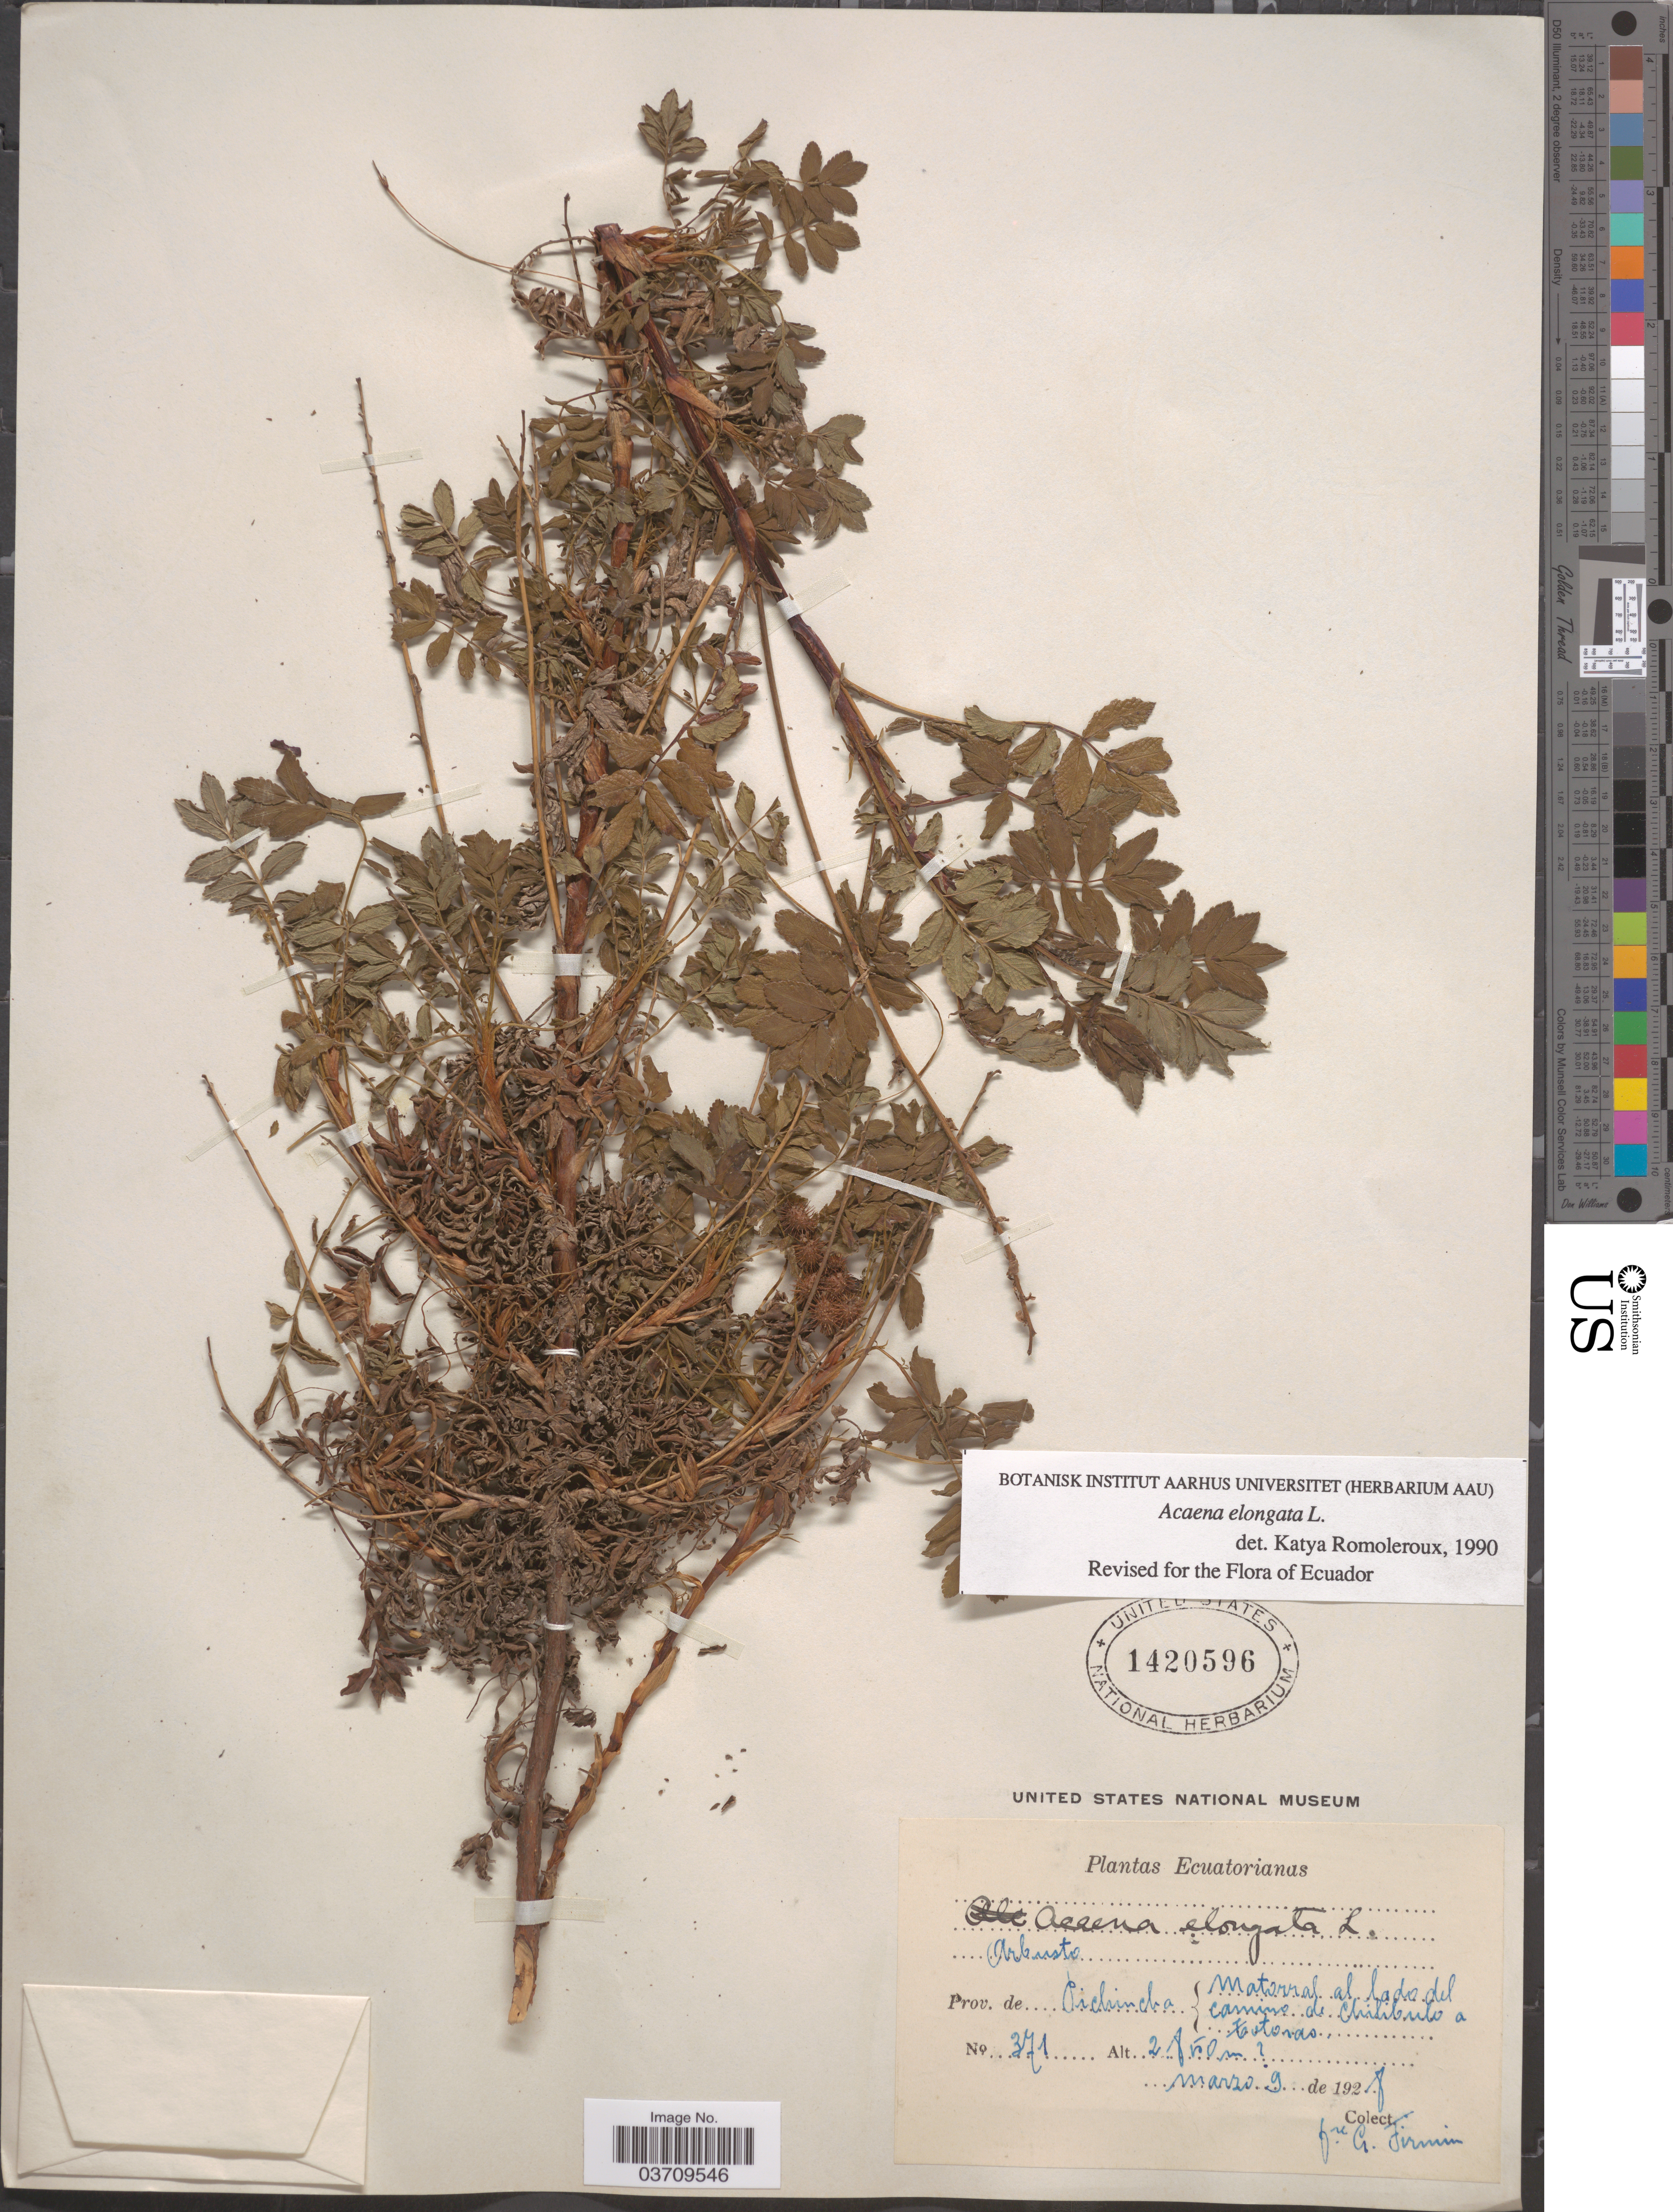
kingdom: Plantae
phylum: Tracheophyta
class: Magnoliopsida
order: Rosales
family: Rosaceae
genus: Acaena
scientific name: Acaena elongata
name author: L.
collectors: F. Firmin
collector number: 371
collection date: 1928-03-09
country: Ecuador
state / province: Pichincha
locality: Matorral al lado del camino de Chilibulo a Totoras.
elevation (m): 2850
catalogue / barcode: US 1420596